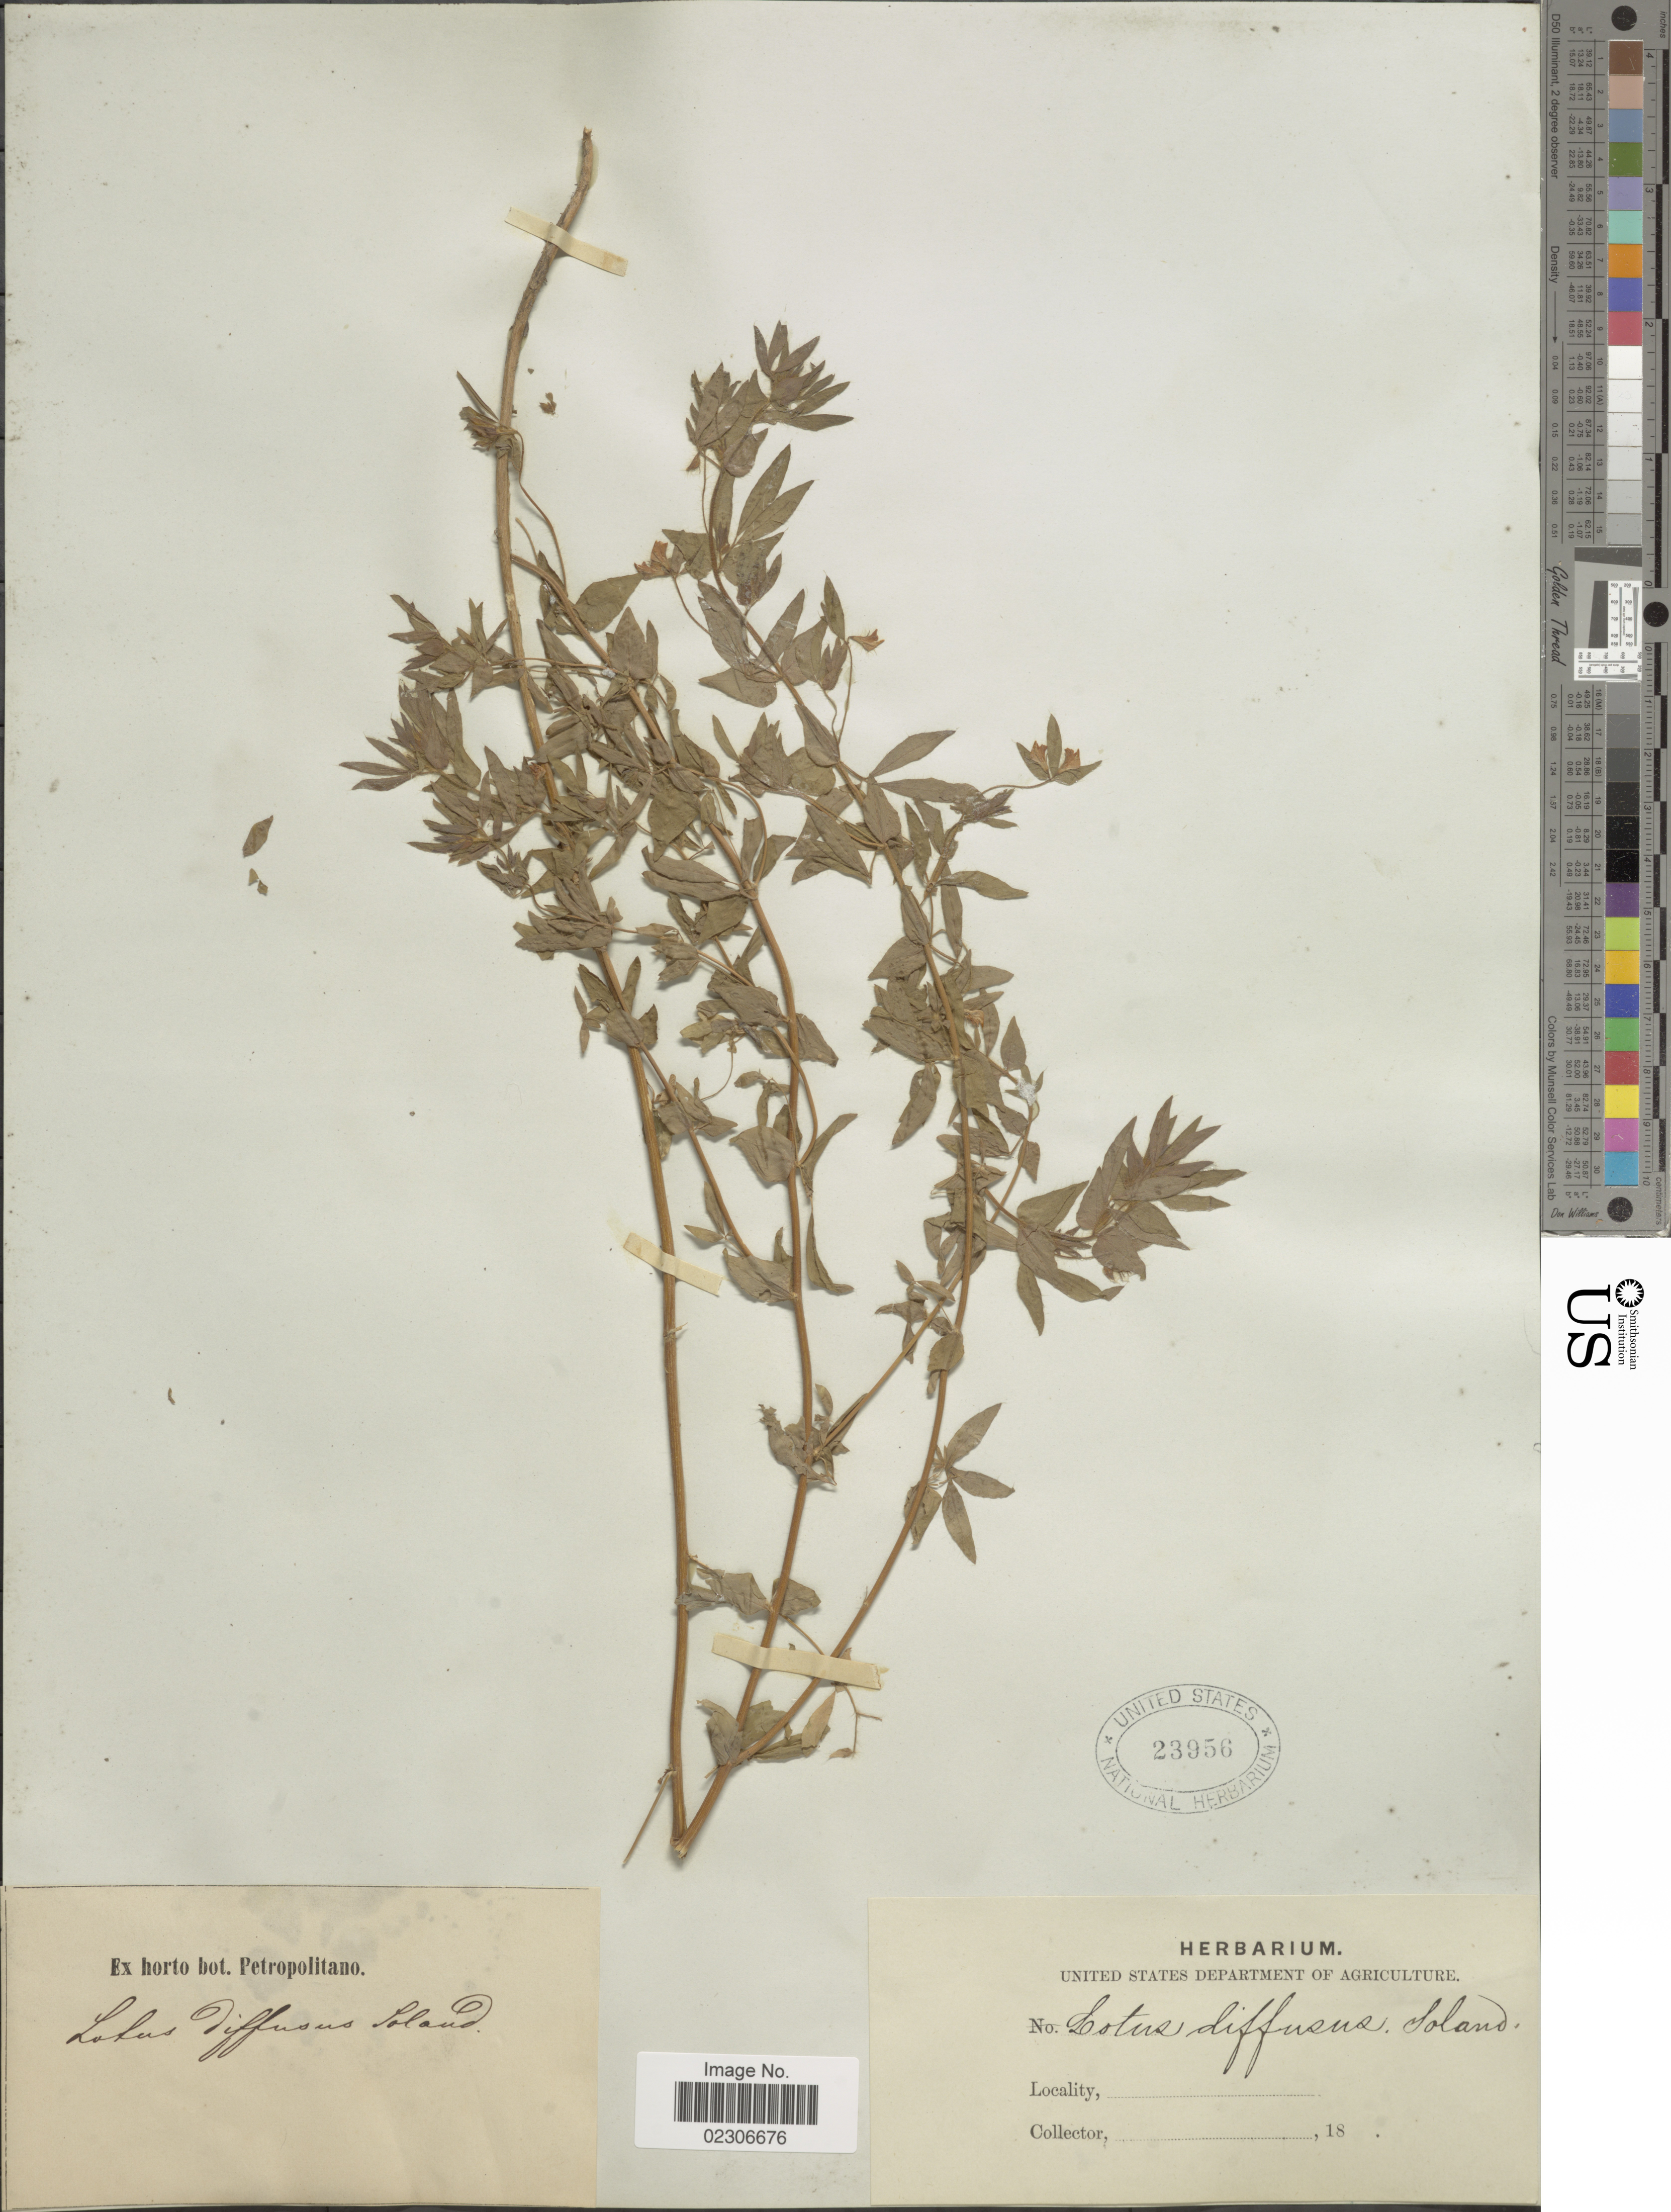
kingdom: Plantae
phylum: Tracheophyta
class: Magnoliopsida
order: Fabales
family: Fabaceae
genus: Lotus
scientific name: Lotus diffusus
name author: (A. Gray) A. Heller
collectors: ex Horto Bot. Petropolitano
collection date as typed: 18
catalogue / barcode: US 23956